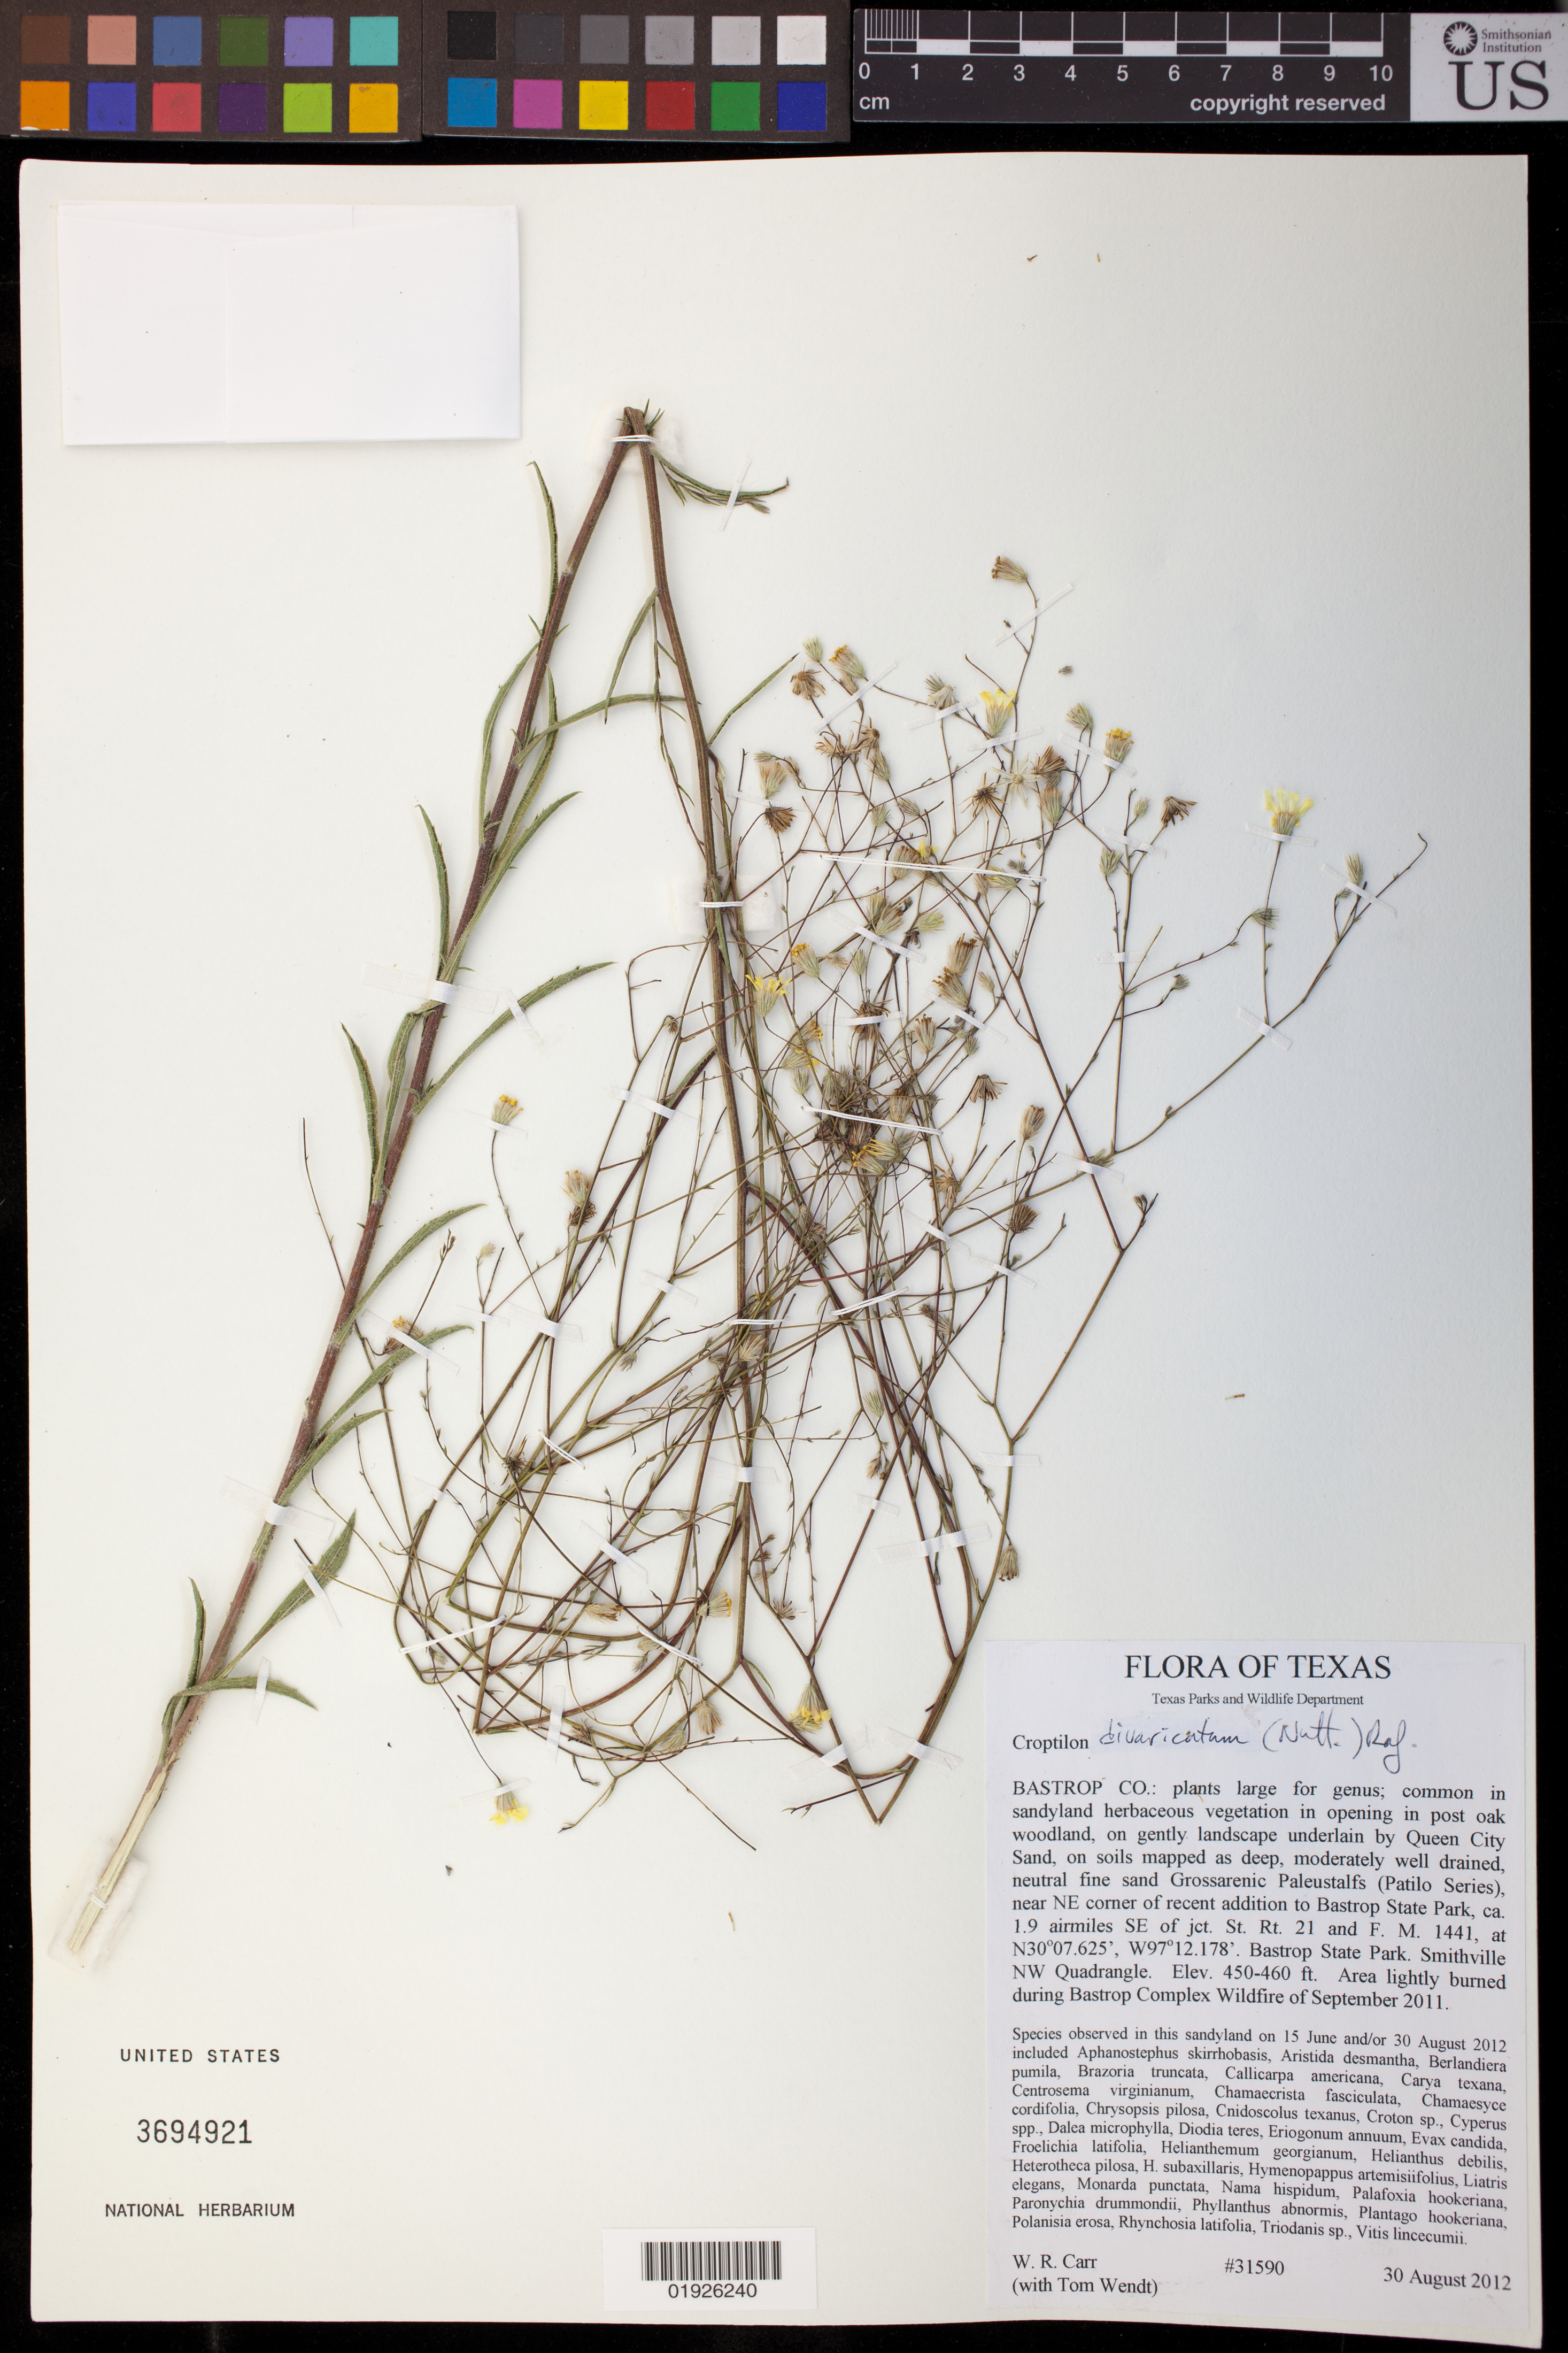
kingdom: Plantae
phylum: Tracheophyta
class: Magnoliopsida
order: Asterales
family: Asteraceae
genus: Croptilon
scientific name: Croptilon divaricatum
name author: (Nutt.) Raf.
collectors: W. Carr & T. L. Wendt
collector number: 31590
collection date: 2012-08-30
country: United States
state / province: Texas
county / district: Bastrop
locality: Near NE corner of recent addition to Bastrop State Park, ca. 1.9 airmiles SE of jct. St. Rt. 21 and F. M. 1441. Bastrop State Park. Smithville NW Quadrangle.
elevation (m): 137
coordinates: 30 07.625 N, 97 12.178 W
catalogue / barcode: US 3694921